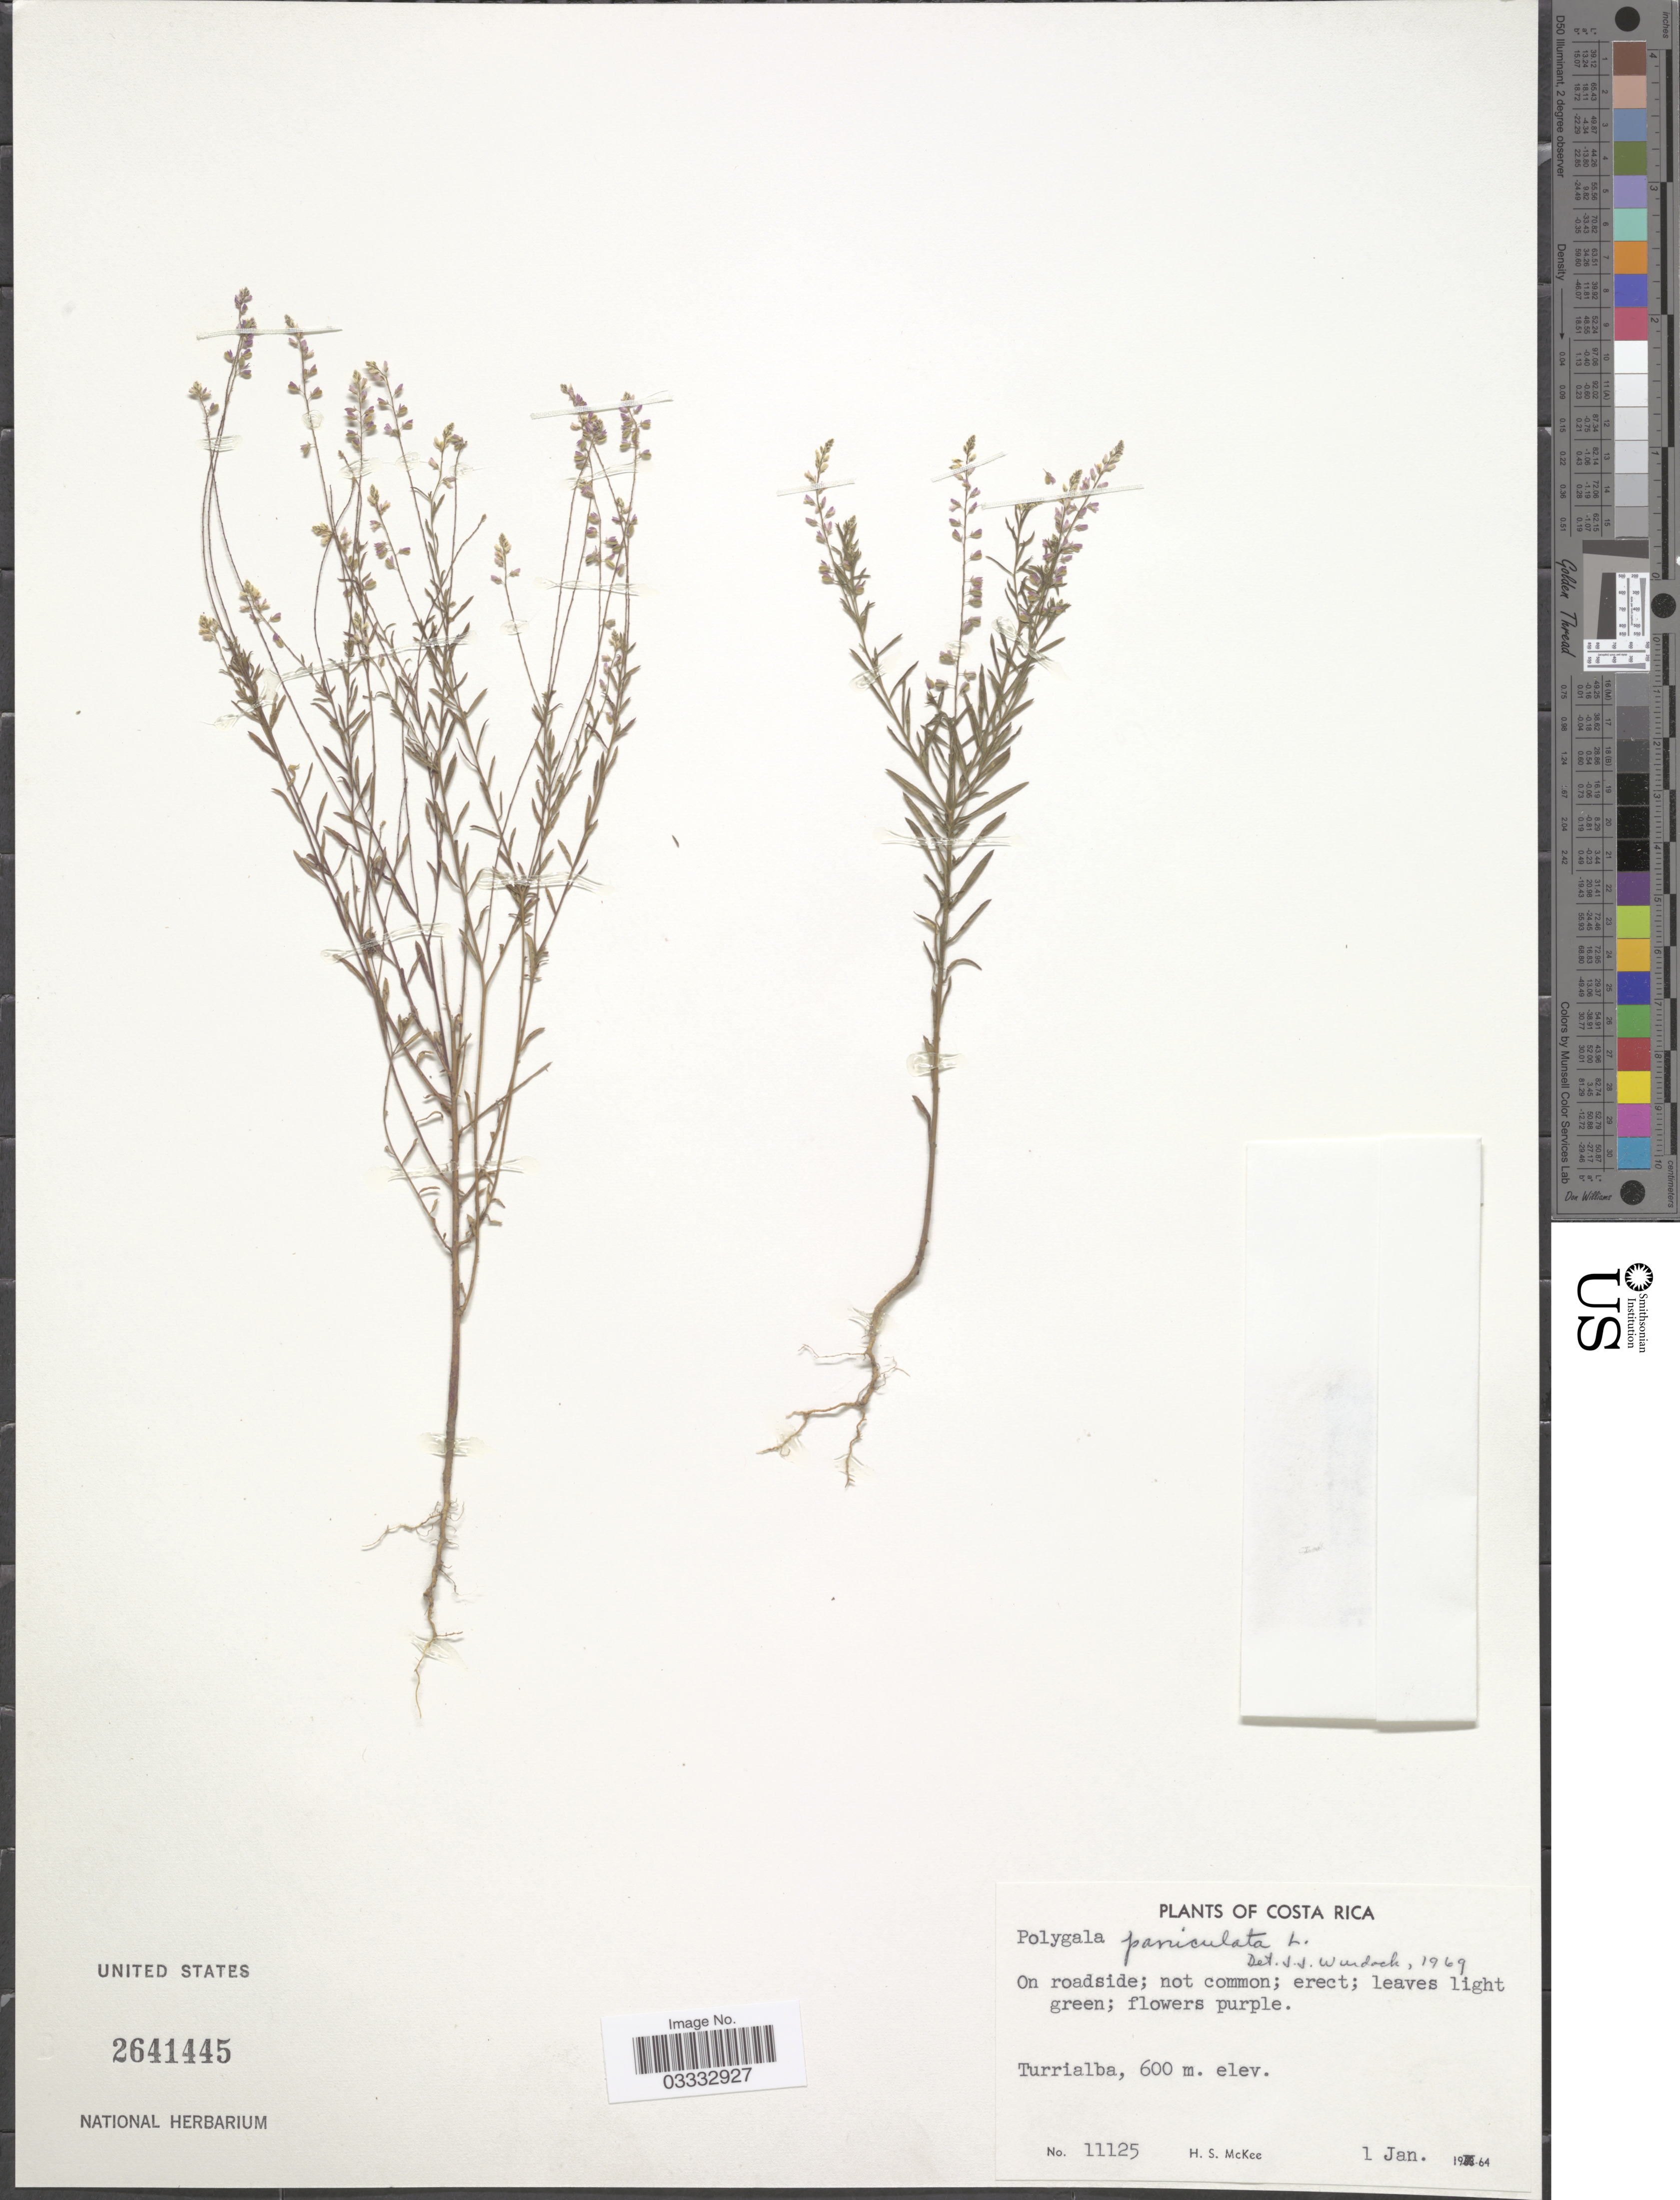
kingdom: Plantae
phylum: Tracheophyta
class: Magnoliopsida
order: Fabales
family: Polygalaceae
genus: Polygala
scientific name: Polygala paniculata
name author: L.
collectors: H. S. McKee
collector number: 11125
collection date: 1964-01-01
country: Costa Rica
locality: Turrialba.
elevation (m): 600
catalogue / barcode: US 2641445